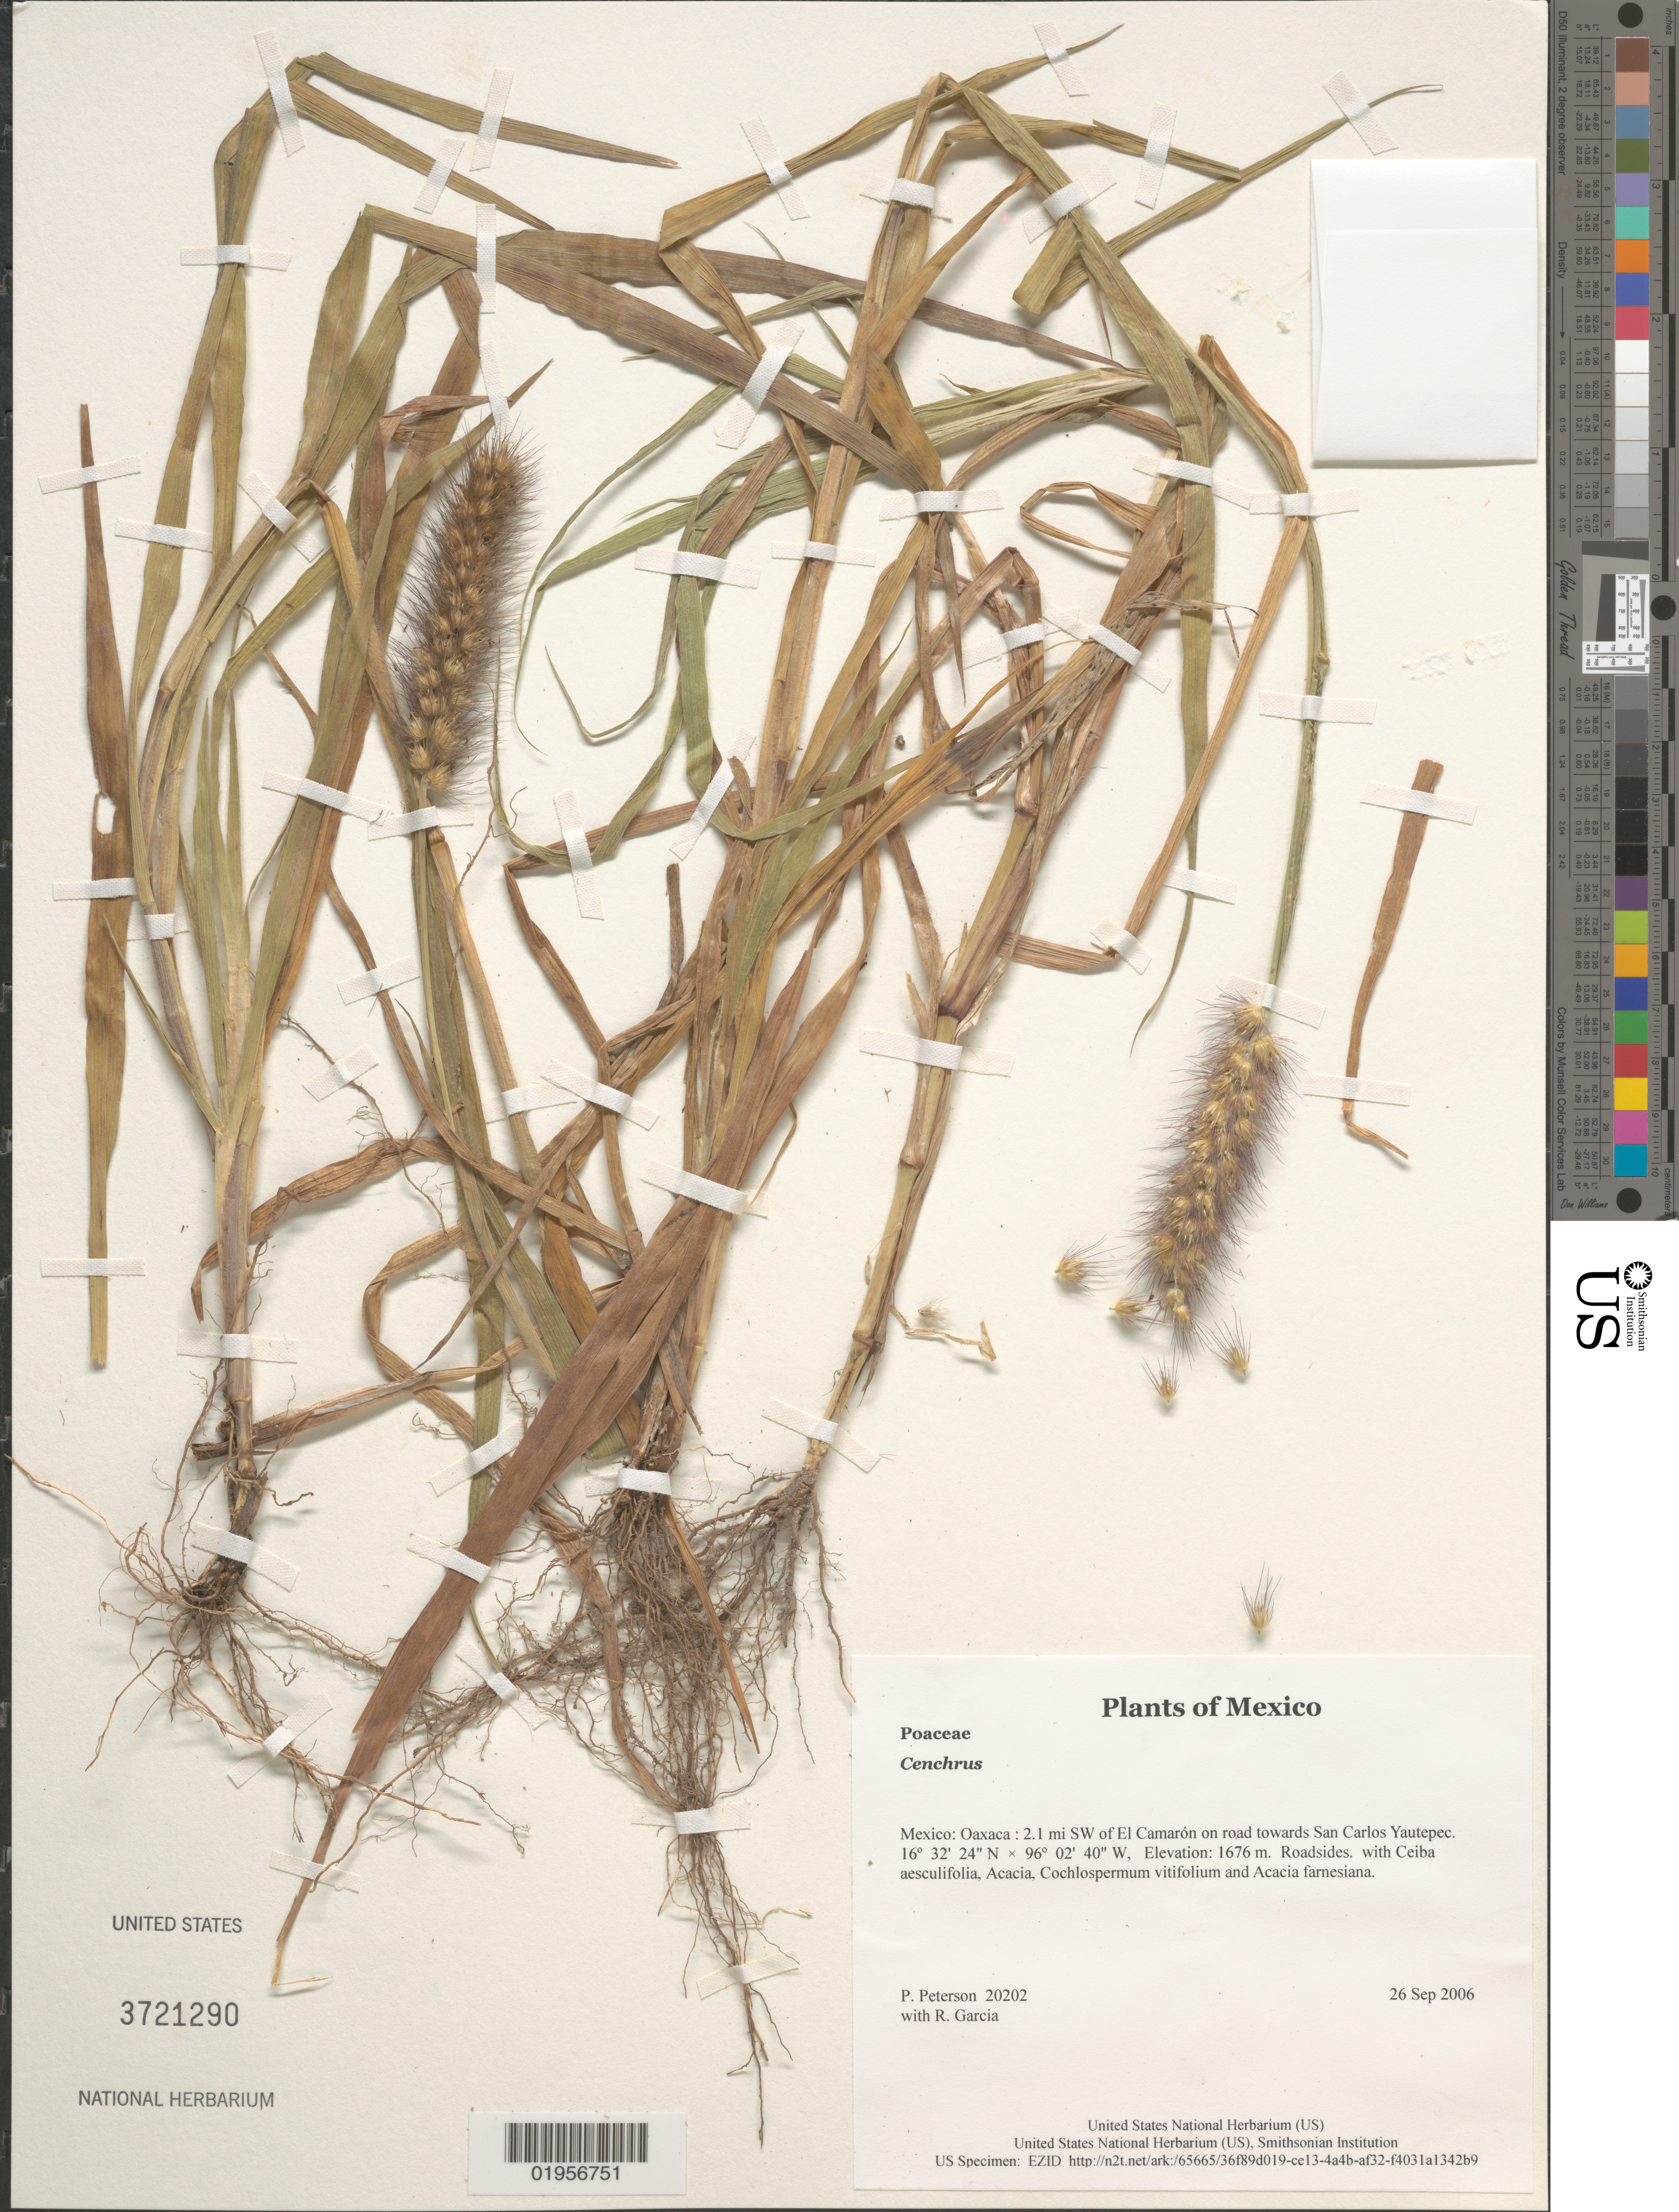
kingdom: Plantae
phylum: Tracheophyta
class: Liliopsida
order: Poales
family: Poaceae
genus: Cenchrus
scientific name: Cenchrus sp.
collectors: P. M. Peterson & R. Garcia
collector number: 20202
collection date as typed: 26 Sep 2006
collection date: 2006-09-26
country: Mexico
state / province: Oaxaca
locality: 2.1 mi SW of El Camarón on road towards San Carlos Yautepec.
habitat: Roadsides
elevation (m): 1676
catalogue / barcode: US 3721290